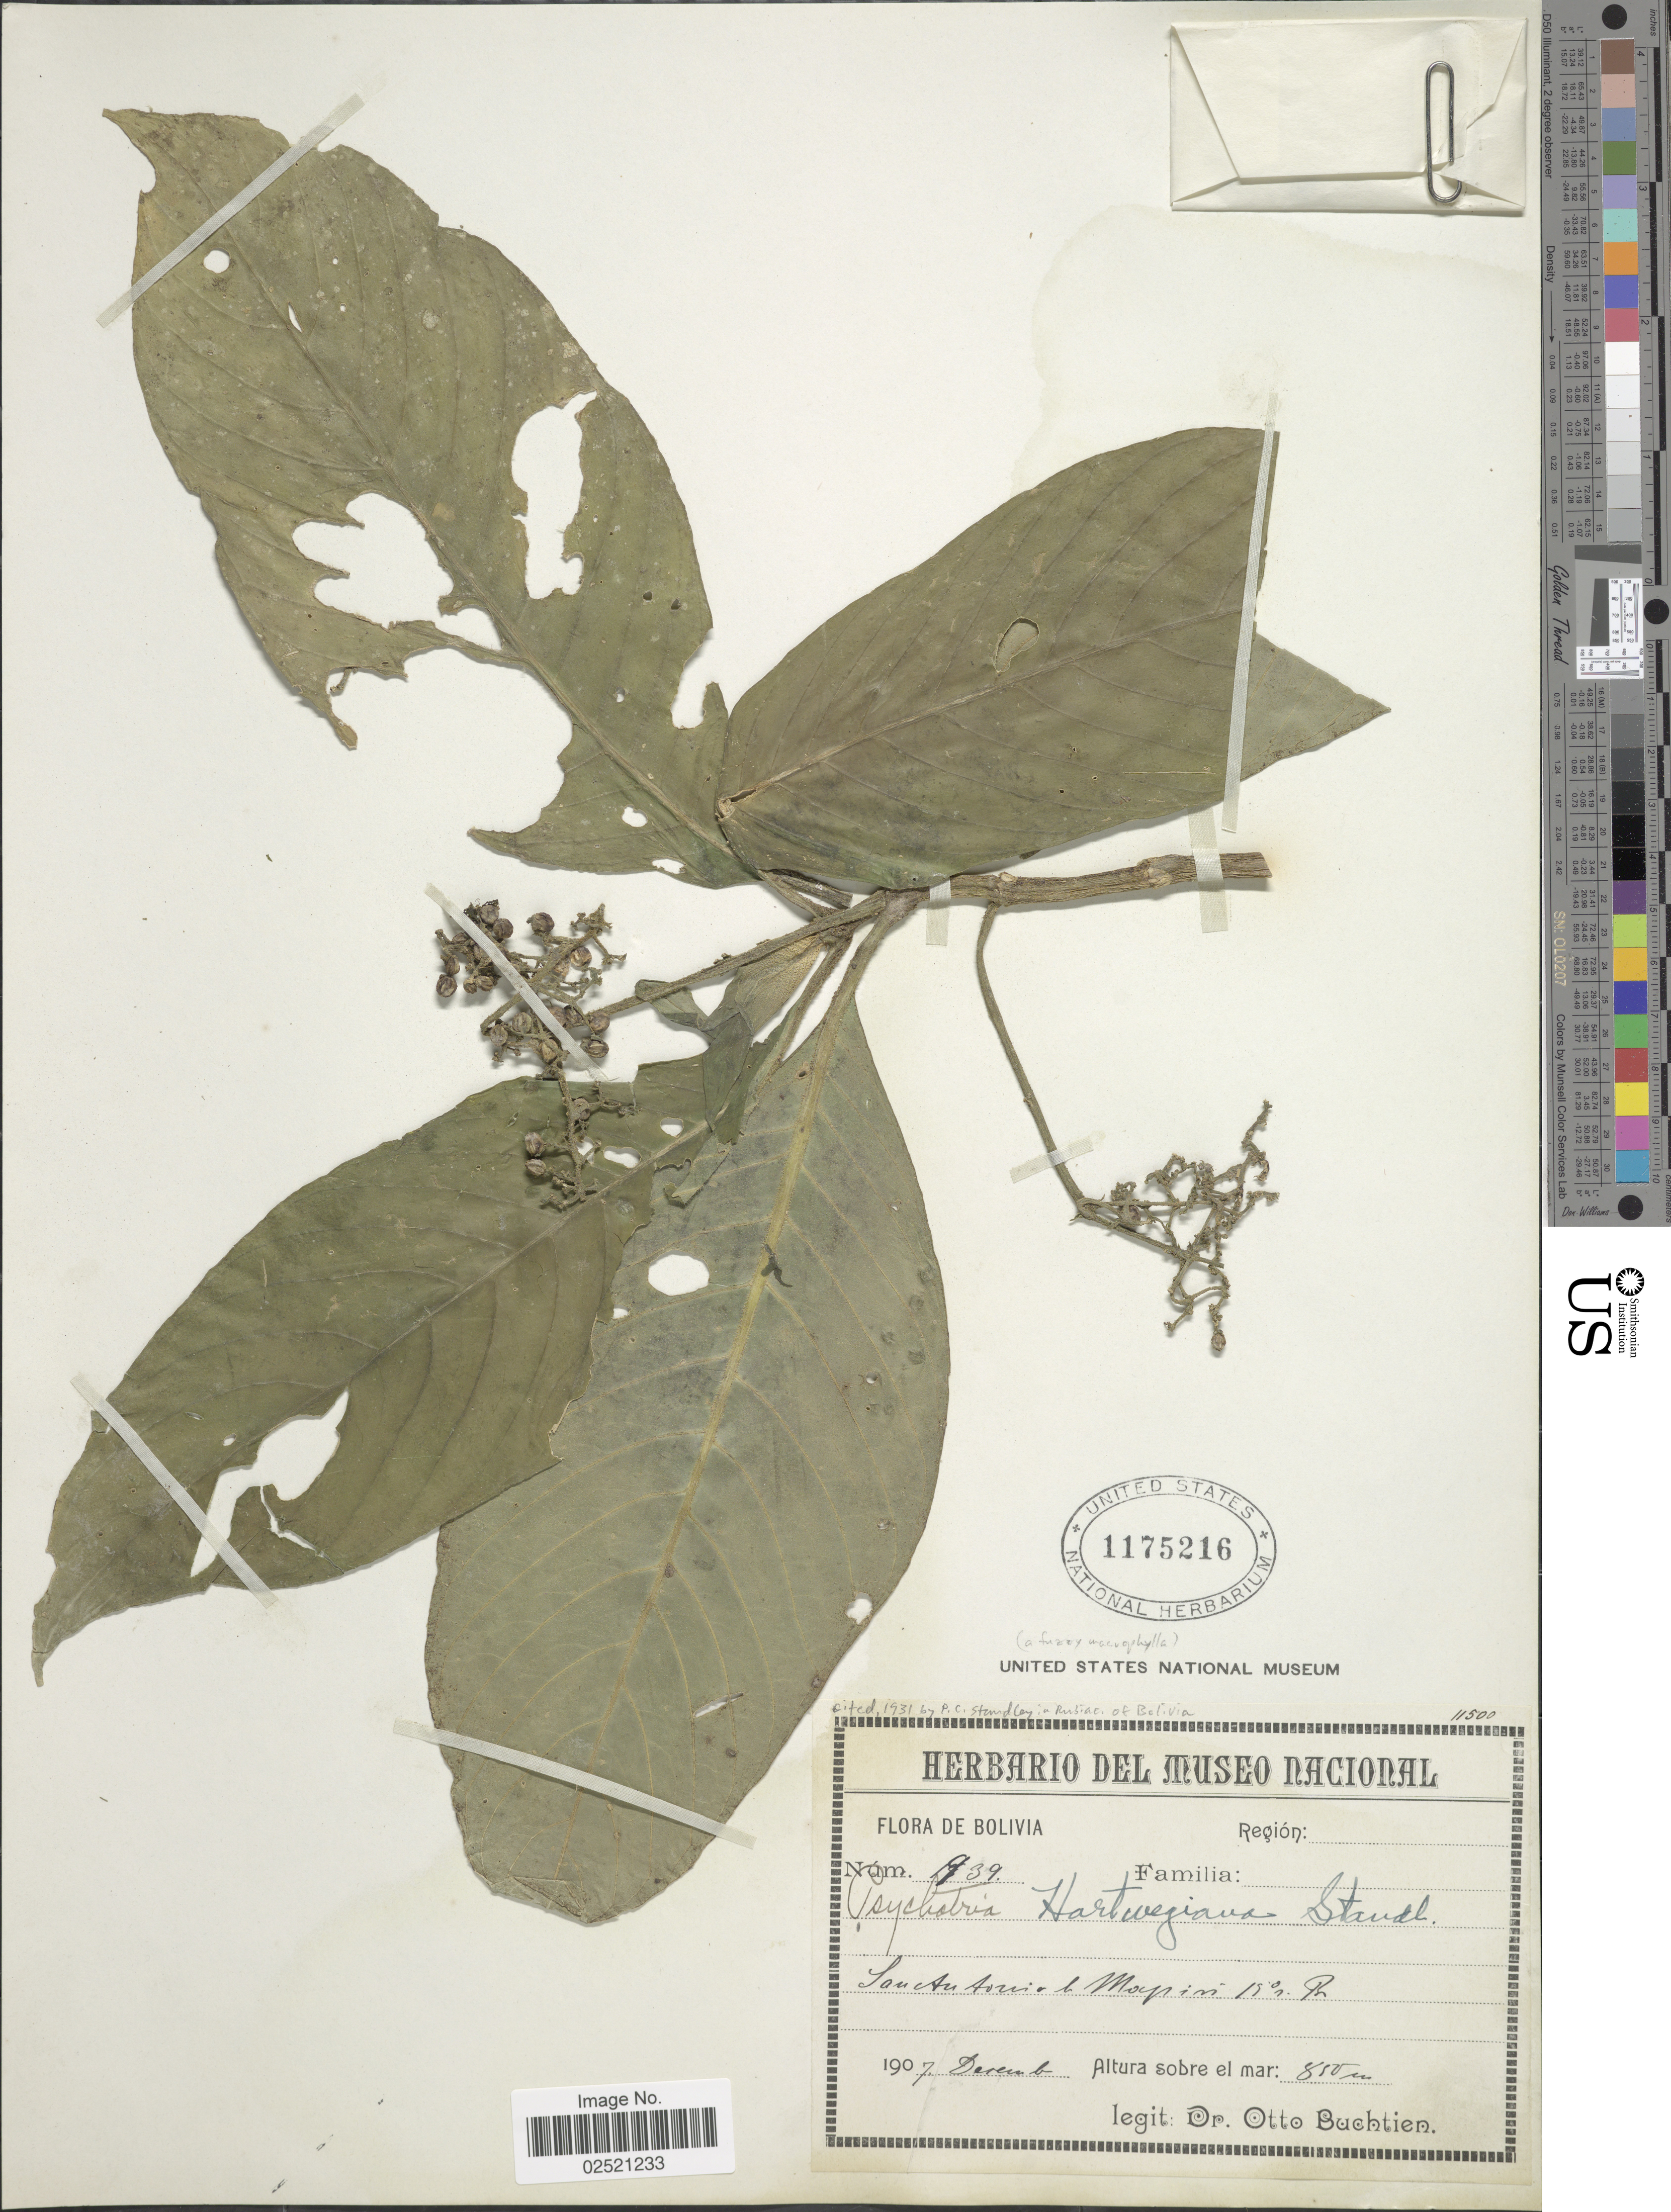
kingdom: Plantae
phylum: Tracheophyta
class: Magnoliopsida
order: Gentianales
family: Rubiaceae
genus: Psychotria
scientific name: Psychotria hartwegiana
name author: Standl.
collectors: O. Buchtien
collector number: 1939*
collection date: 1907-12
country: Bolivia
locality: San Antonio l. Mapiri 15°s. Br.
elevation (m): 850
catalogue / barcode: US 1175216